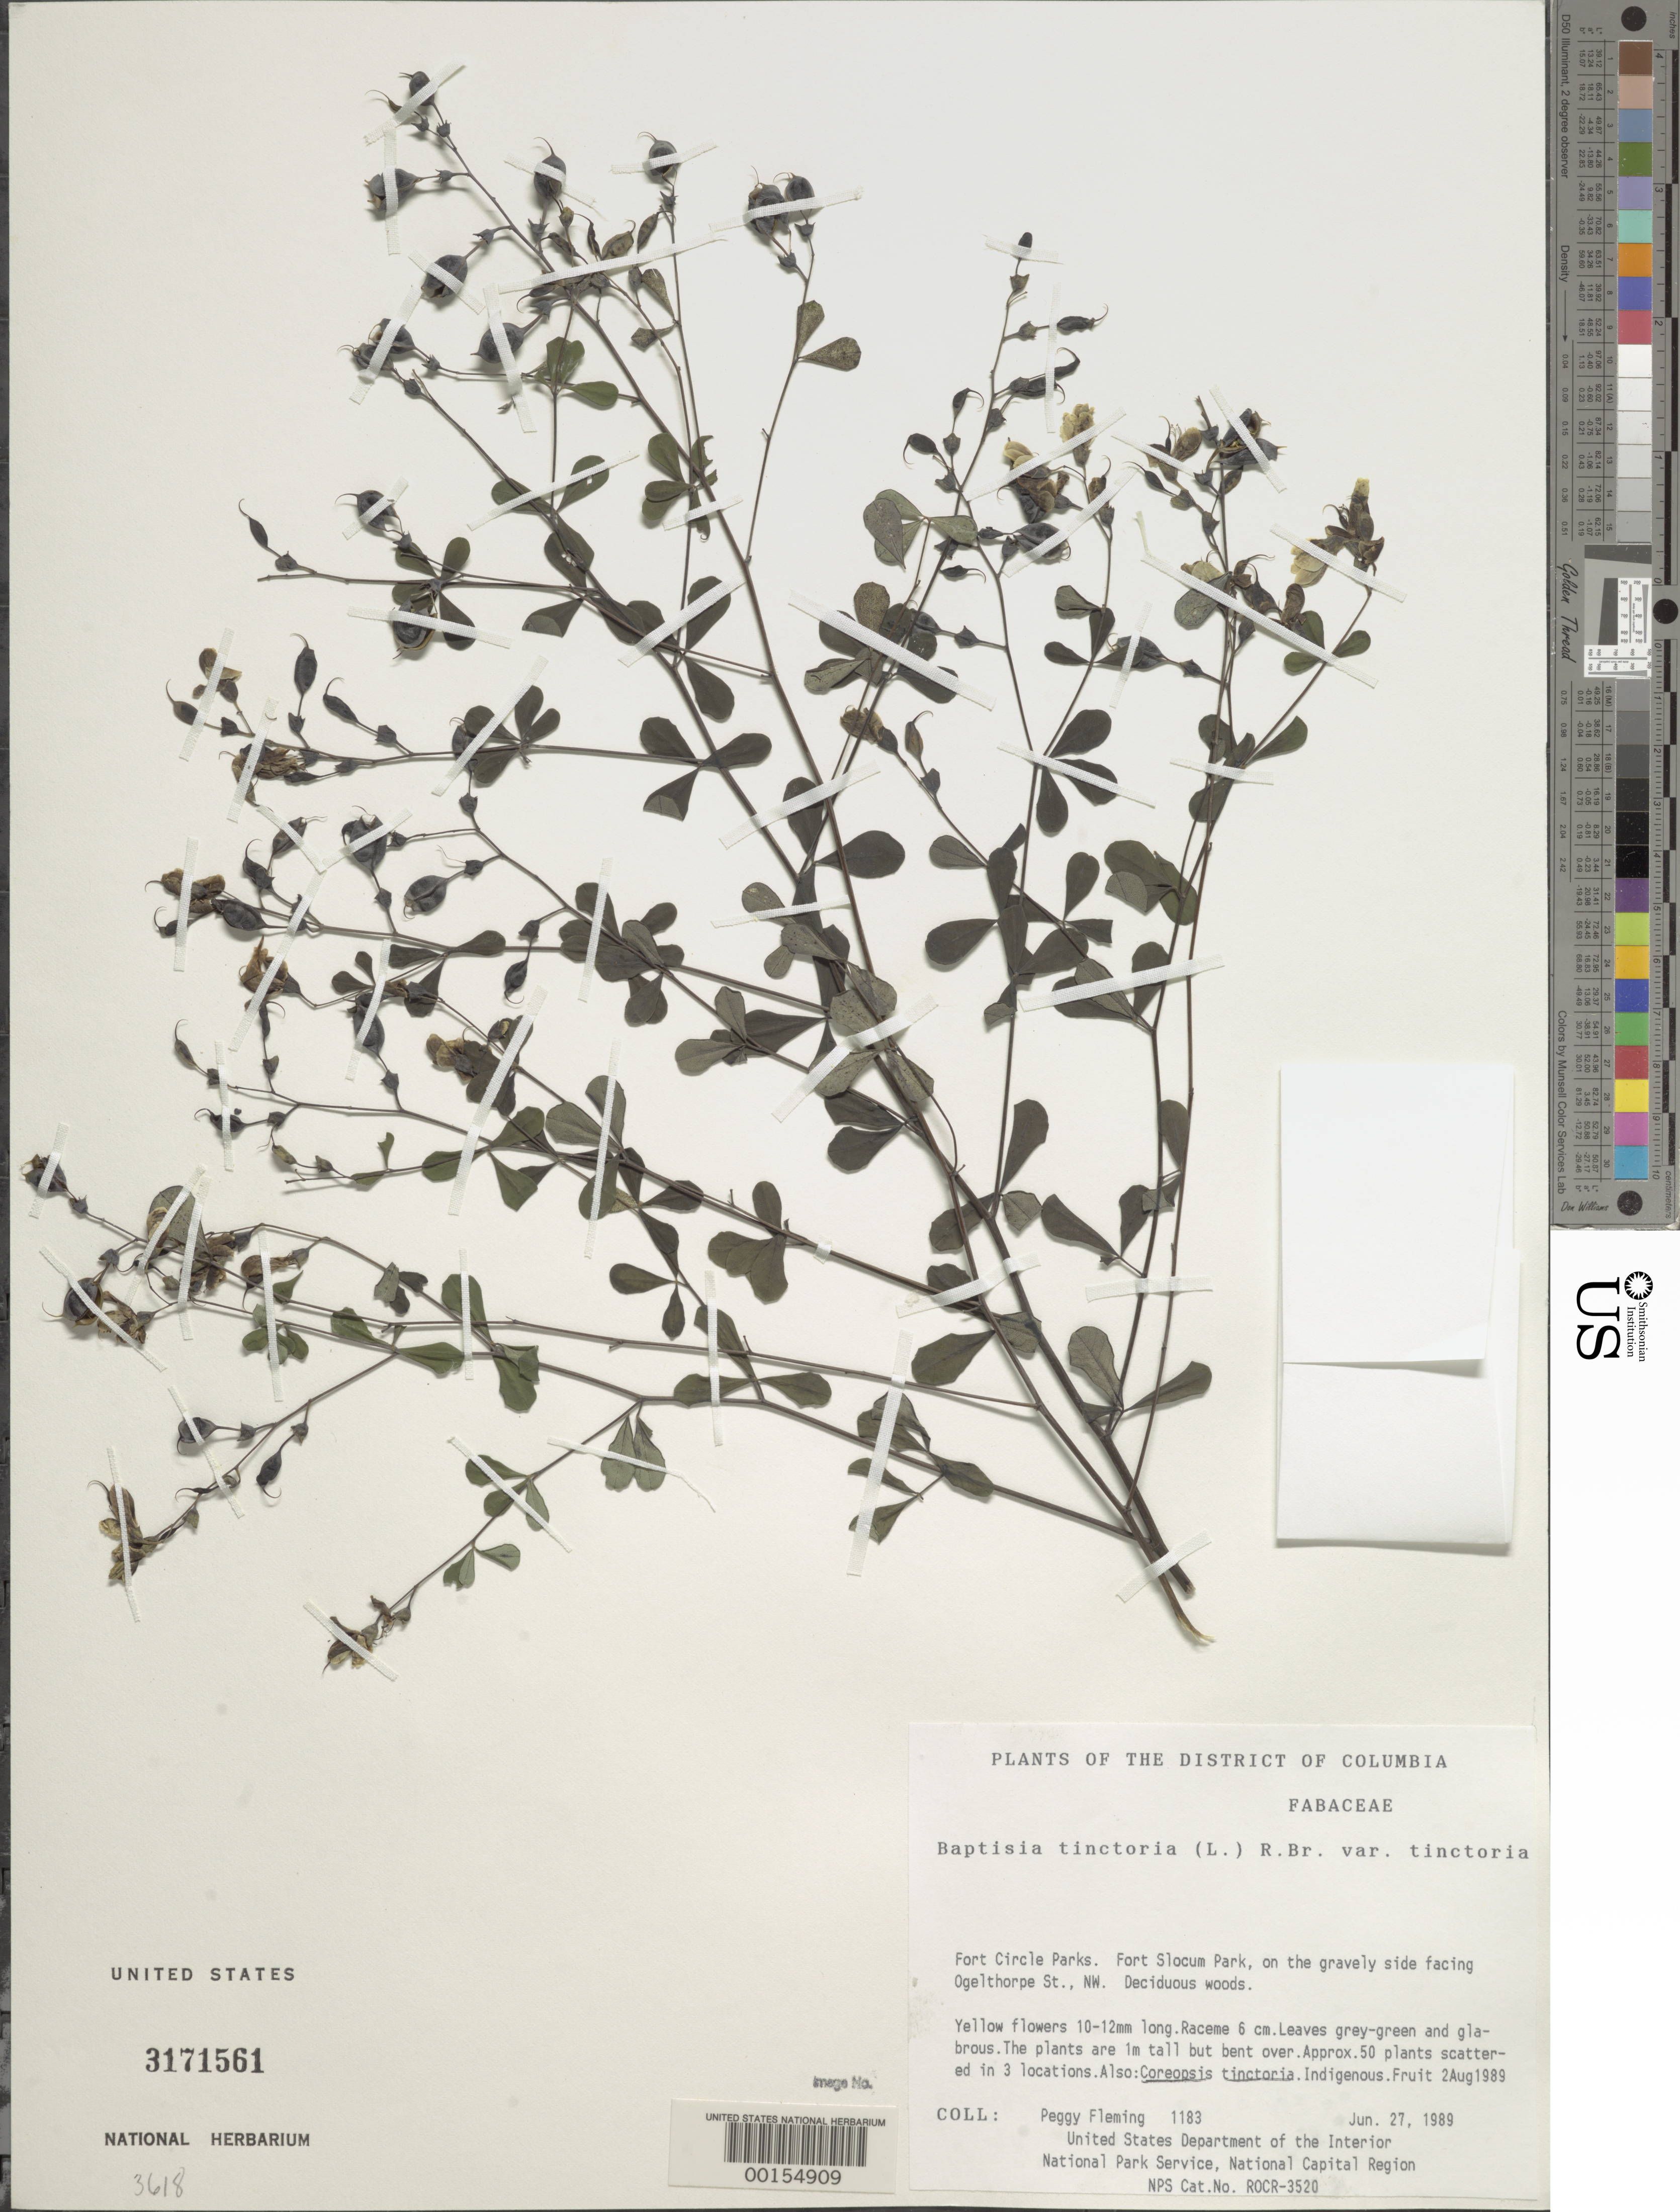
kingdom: Plantae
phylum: Tracheophyta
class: Magnoliopsida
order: Fabales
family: Fabaceae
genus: Baptisia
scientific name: Baptisia tinctoria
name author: (L.) R. Br.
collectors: P. Fleming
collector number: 1183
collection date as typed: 27 Jun 1989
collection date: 1989-06-27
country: United States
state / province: District of Columbia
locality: Fort Circle Park, Fort Slocum Park, facing Ogelthorpe St, NW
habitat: Deciduous woods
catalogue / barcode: US 3171561